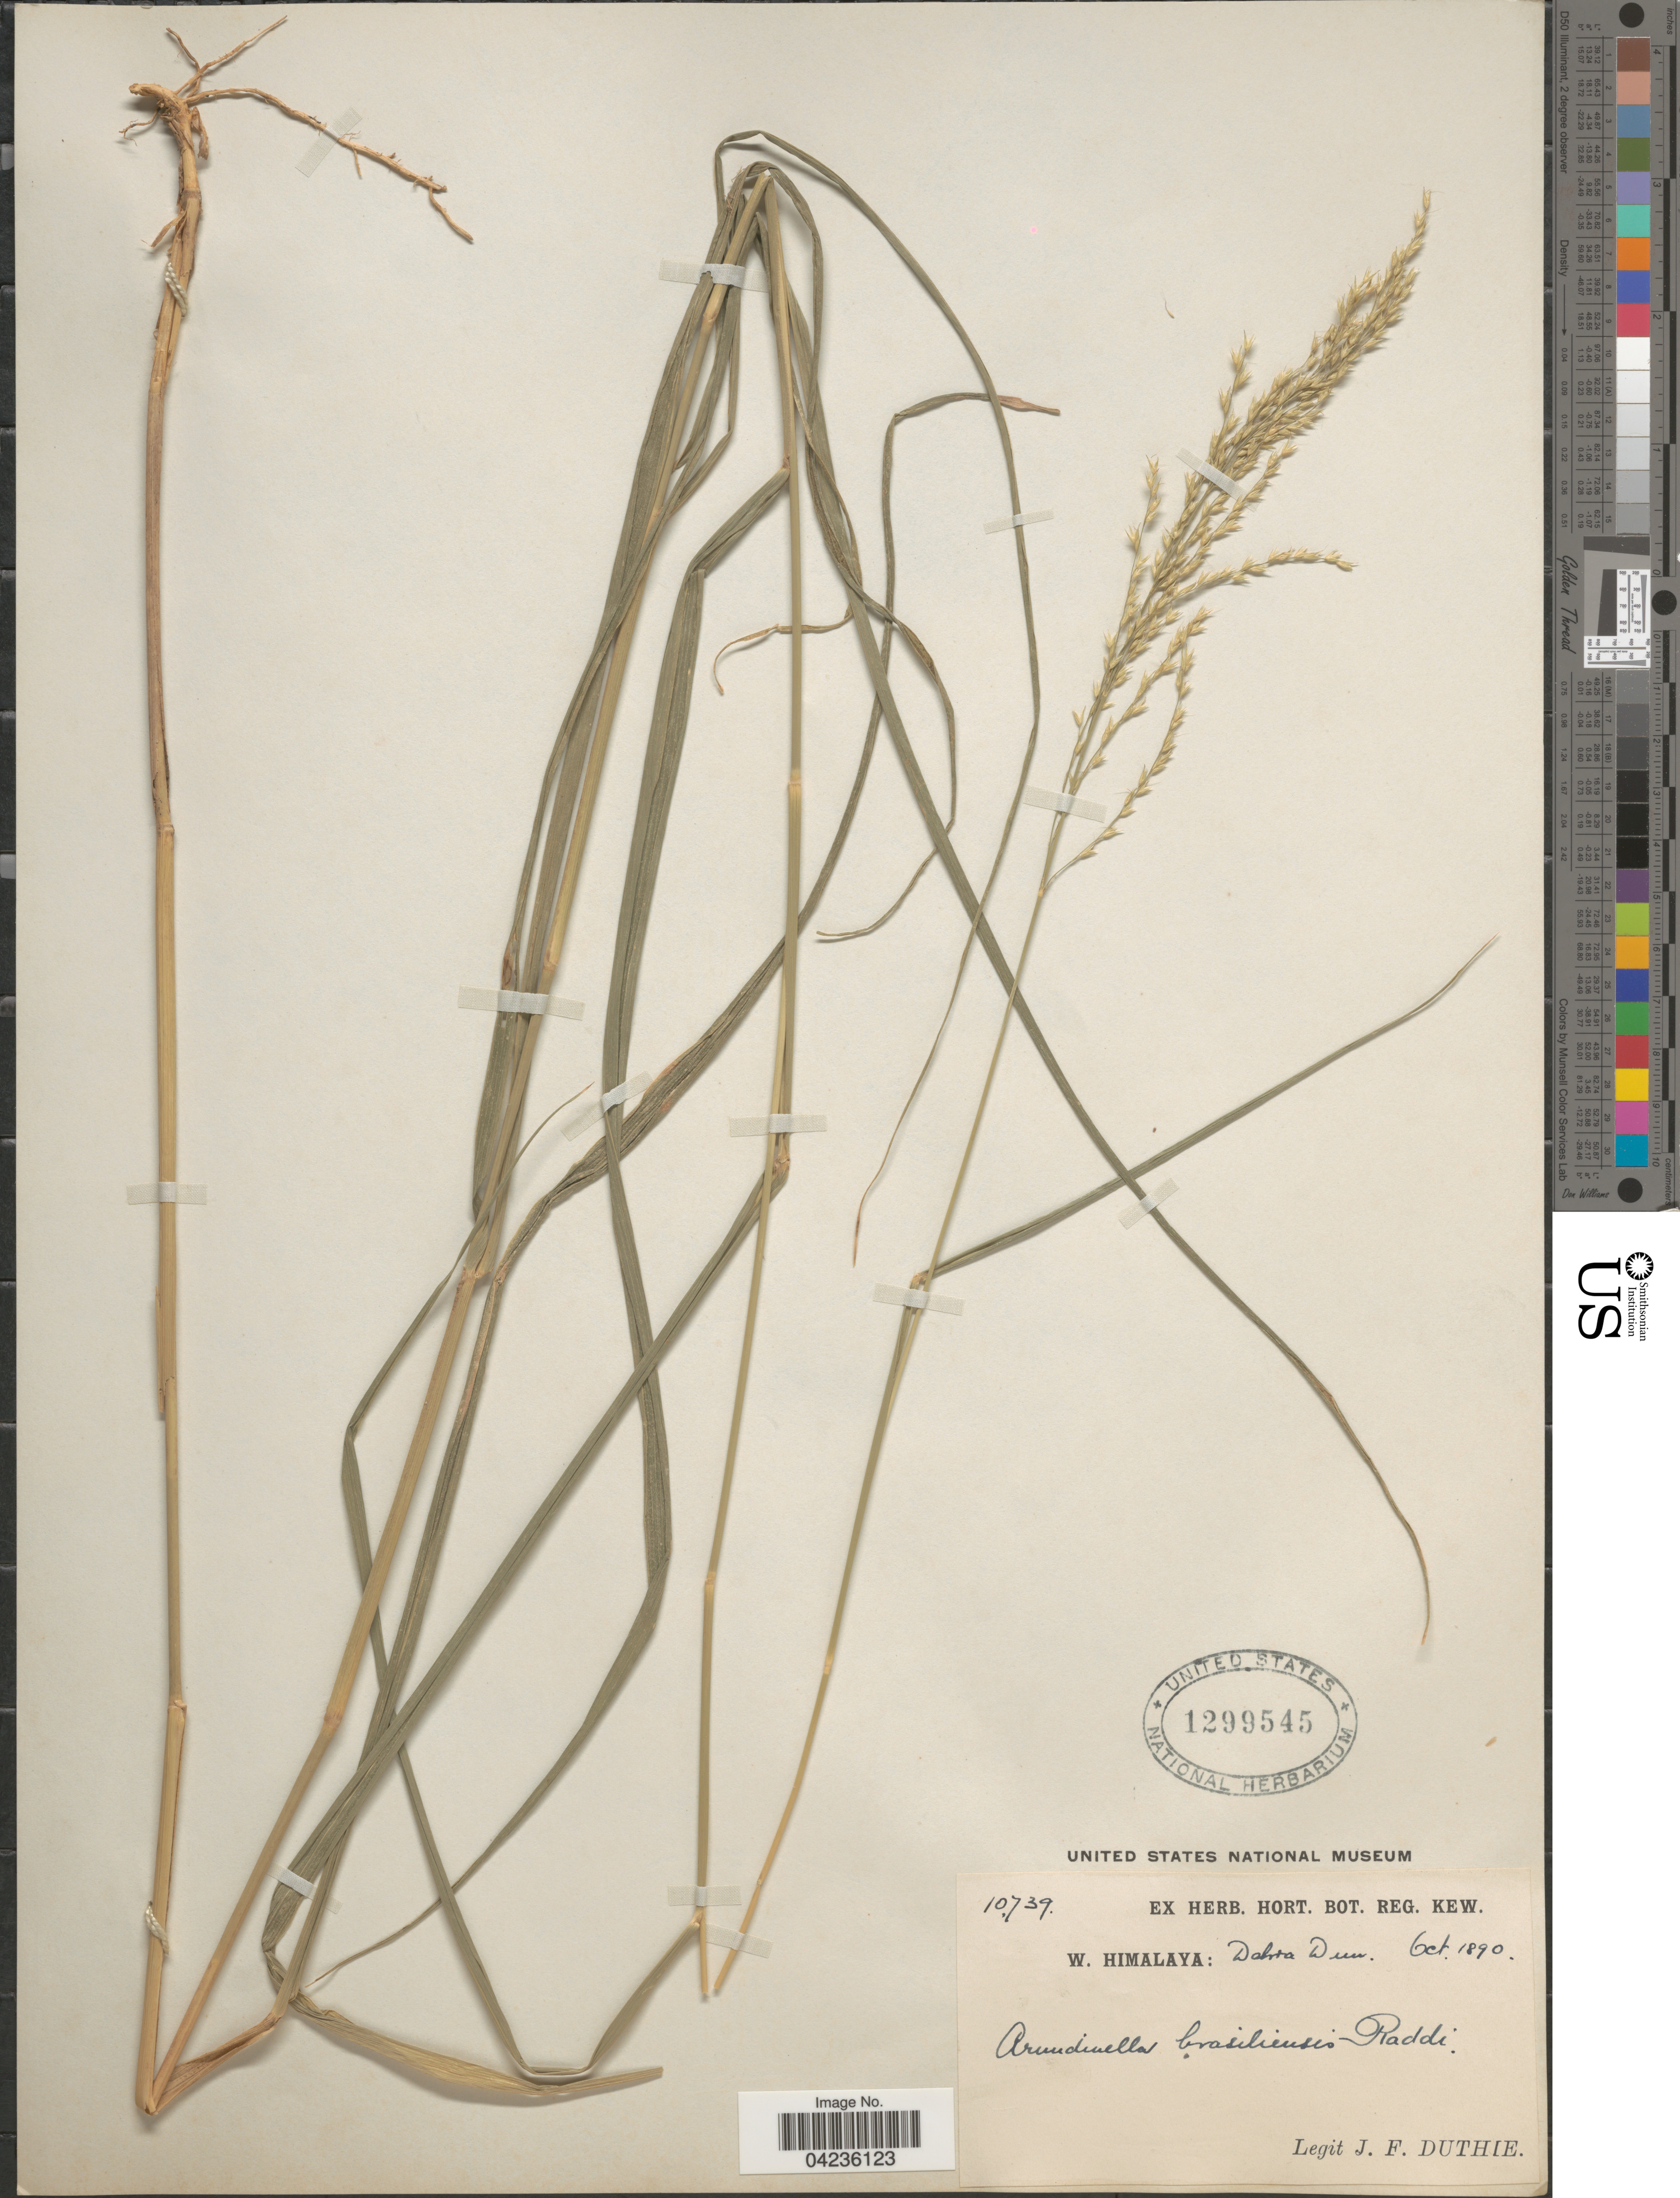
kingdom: Plantae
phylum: Tracheophyta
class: Liliopsida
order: Poales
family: Poaceae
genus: Arundinella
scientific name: Arundinella nepalensis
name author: Trin.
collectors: J. F. Duthie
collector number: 10739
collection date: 1890-10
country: India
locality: W. Himalaya: Dehra Dun.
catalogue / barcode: US 1299545